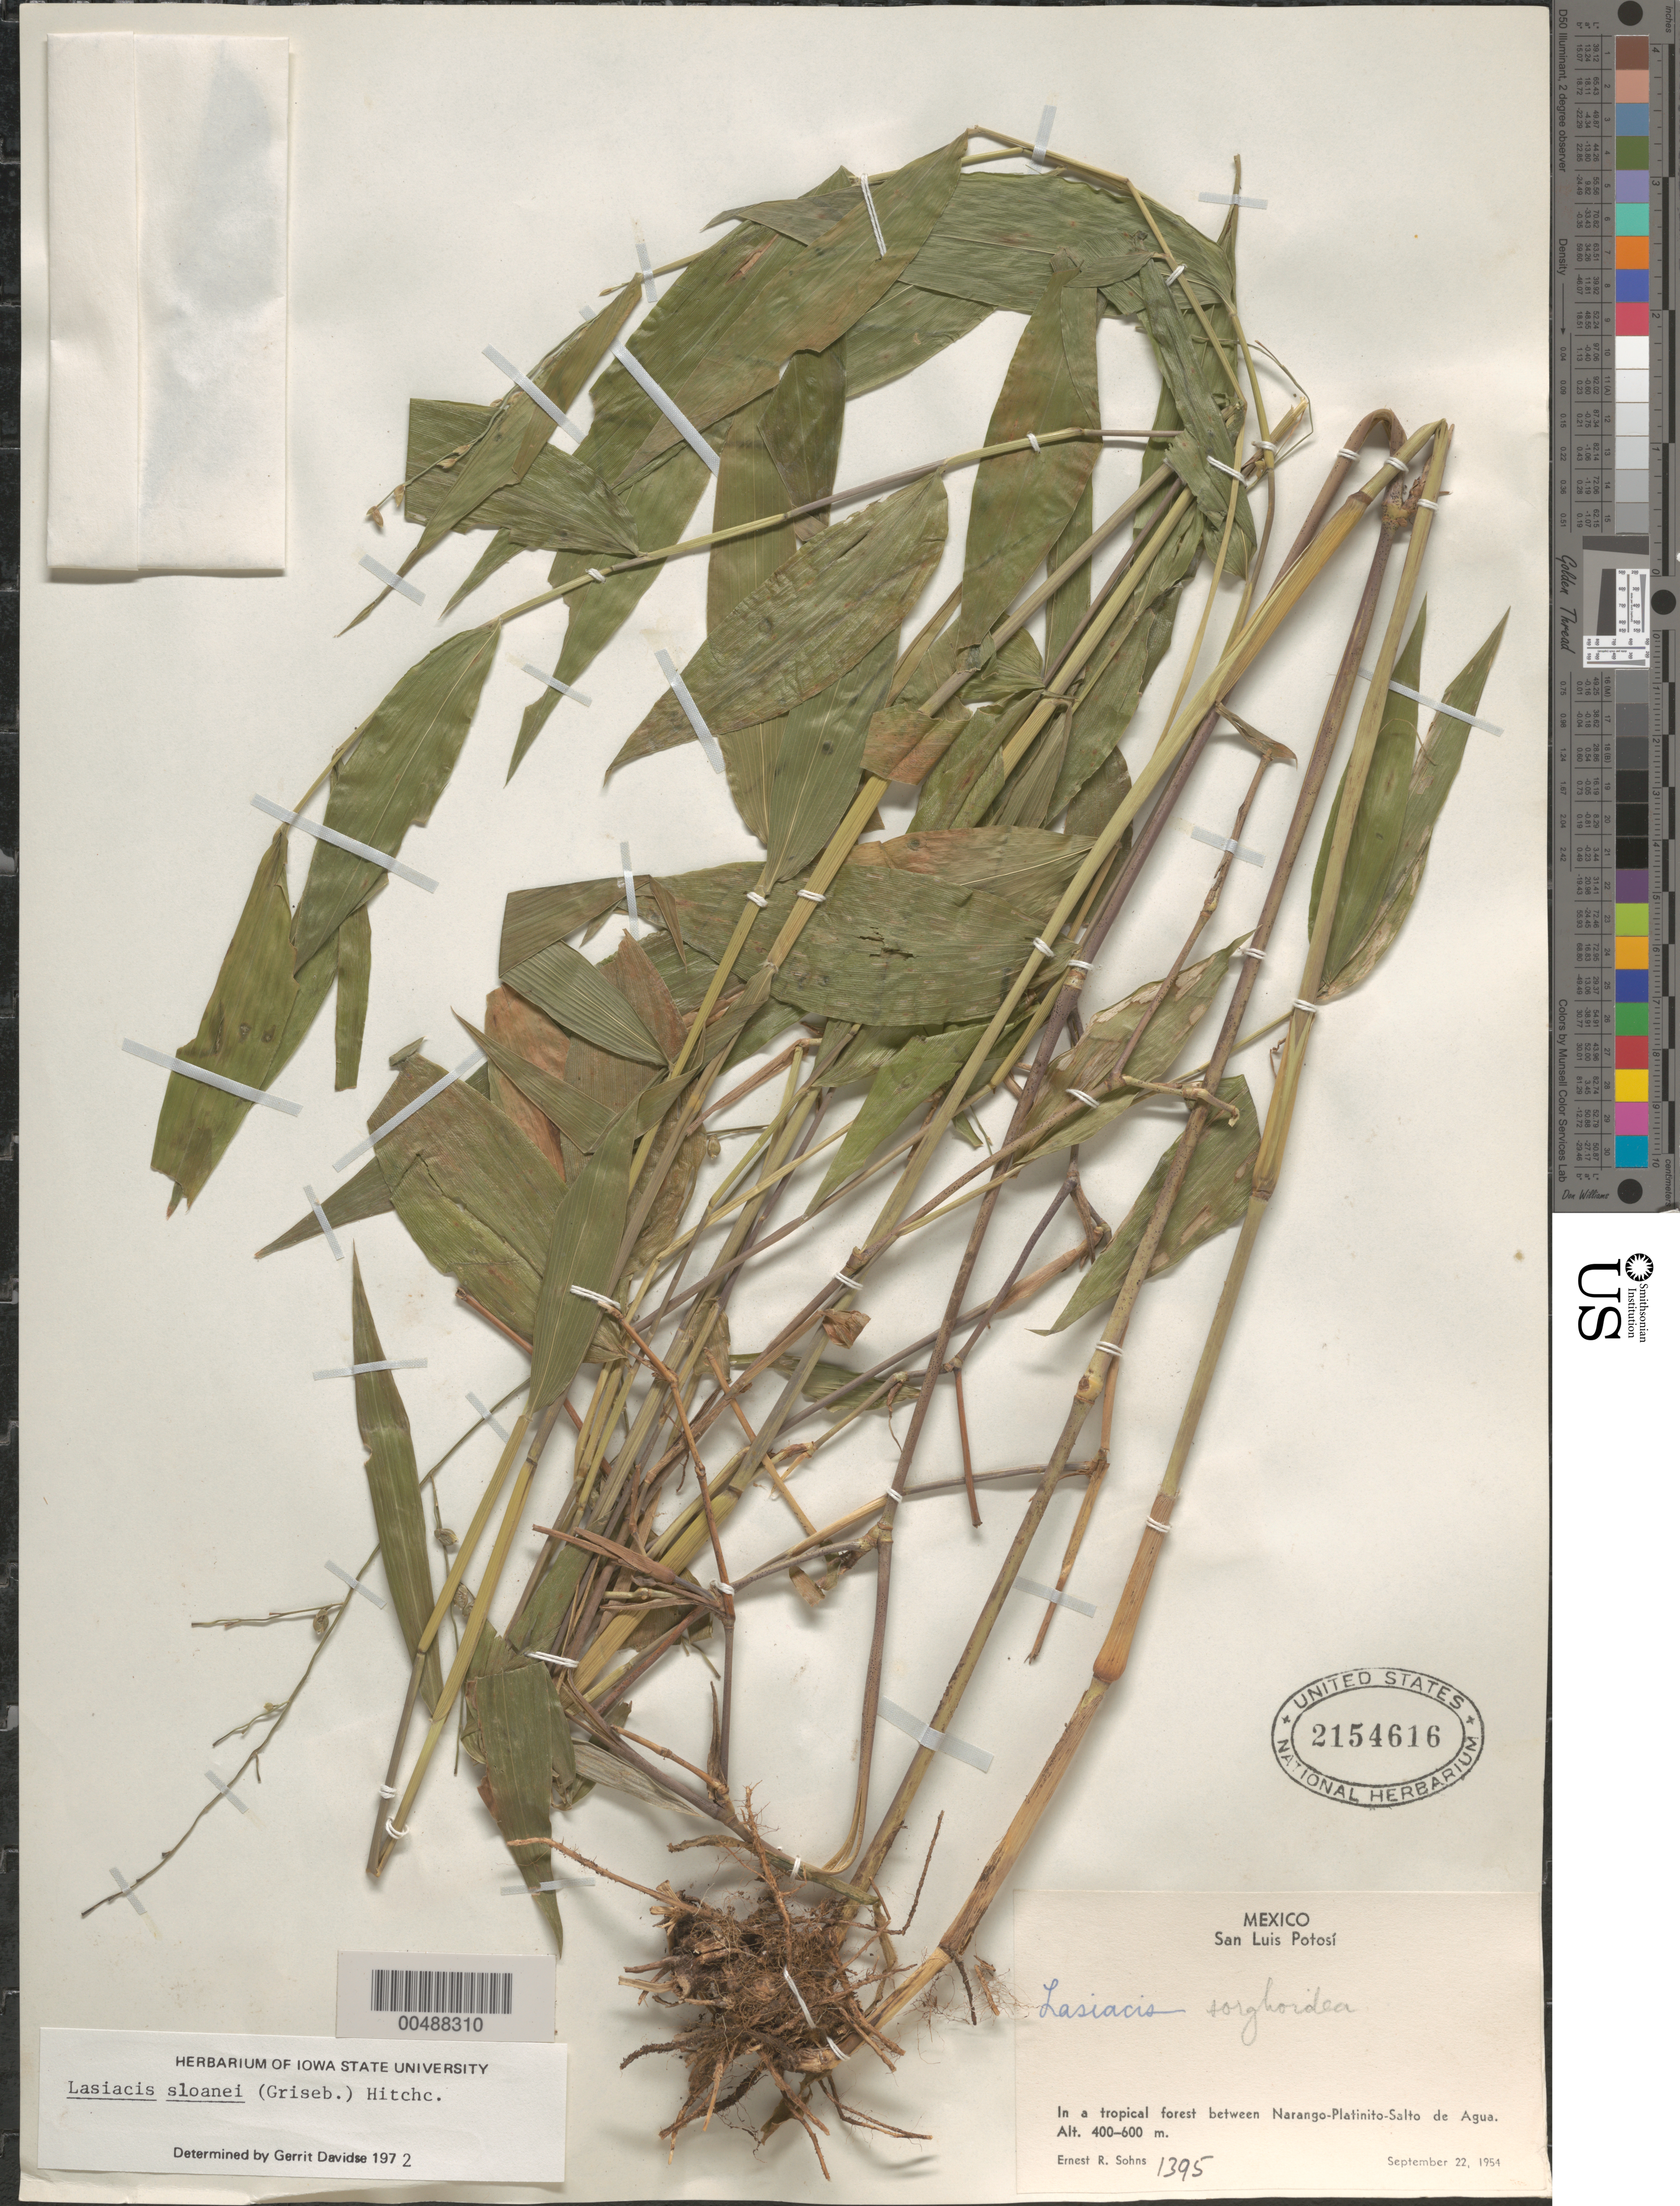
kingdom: Plantae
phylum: Tracheophyta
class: Liliopsida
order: Poales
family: Poaceae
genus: Lasiacis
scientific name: Lasiacis sloanei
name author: (Griseb.) Hitchc.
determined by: Davidse, Gerrit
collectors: E. R. Sohns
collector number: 1395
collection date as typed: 22 Sep 1954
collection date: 1954-09-22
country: Mexico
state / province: San Luis Potosi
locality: Between Narango-Platinito-Salto de Agua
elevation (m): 400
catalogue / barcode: US 2154616